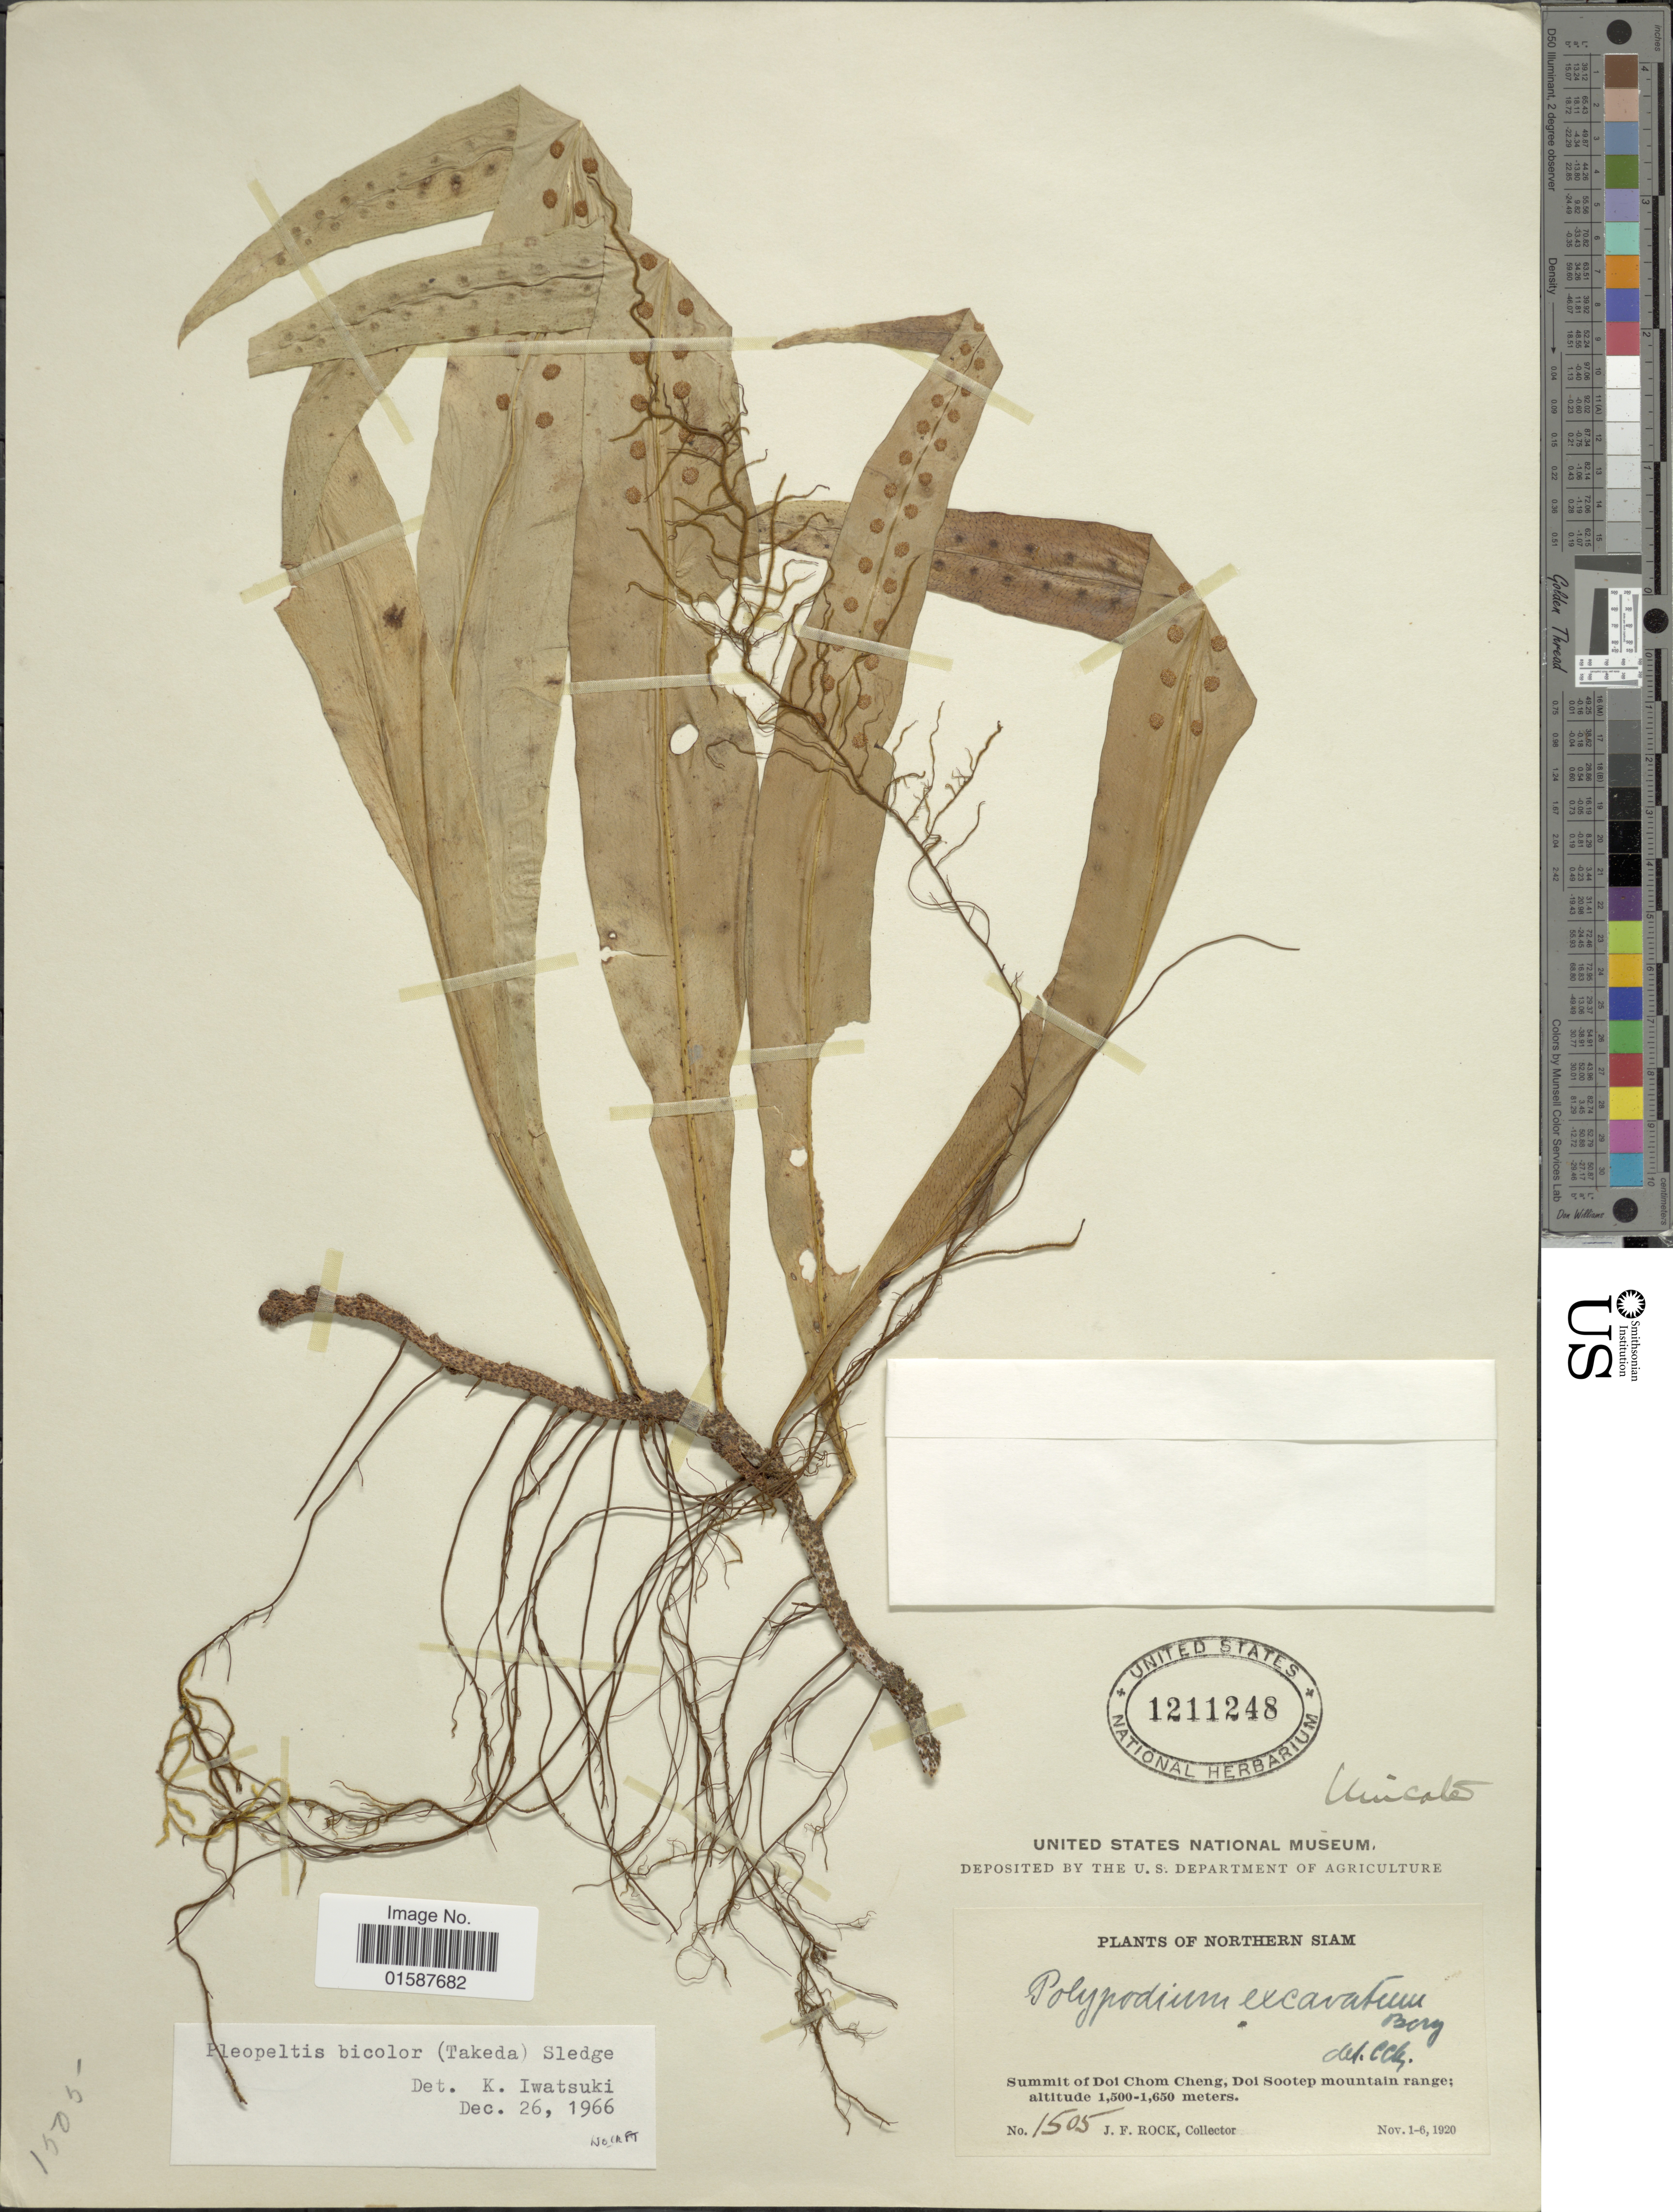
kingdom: Plantae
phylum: Tracheophyta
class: Polypodiopsida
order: Polypodiales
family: Polypodiaceae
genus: Lepisorus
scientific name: Lepisorus bicolor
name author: (Takeda) Ching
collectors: J. Rock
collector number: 1505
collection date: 1920-11-01/1920-11-06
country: Thailand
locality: Northern Siam, Summit of Doi Chom Cheng, Doi Sootep mountain range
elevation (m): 1500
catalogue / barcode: US 1211248